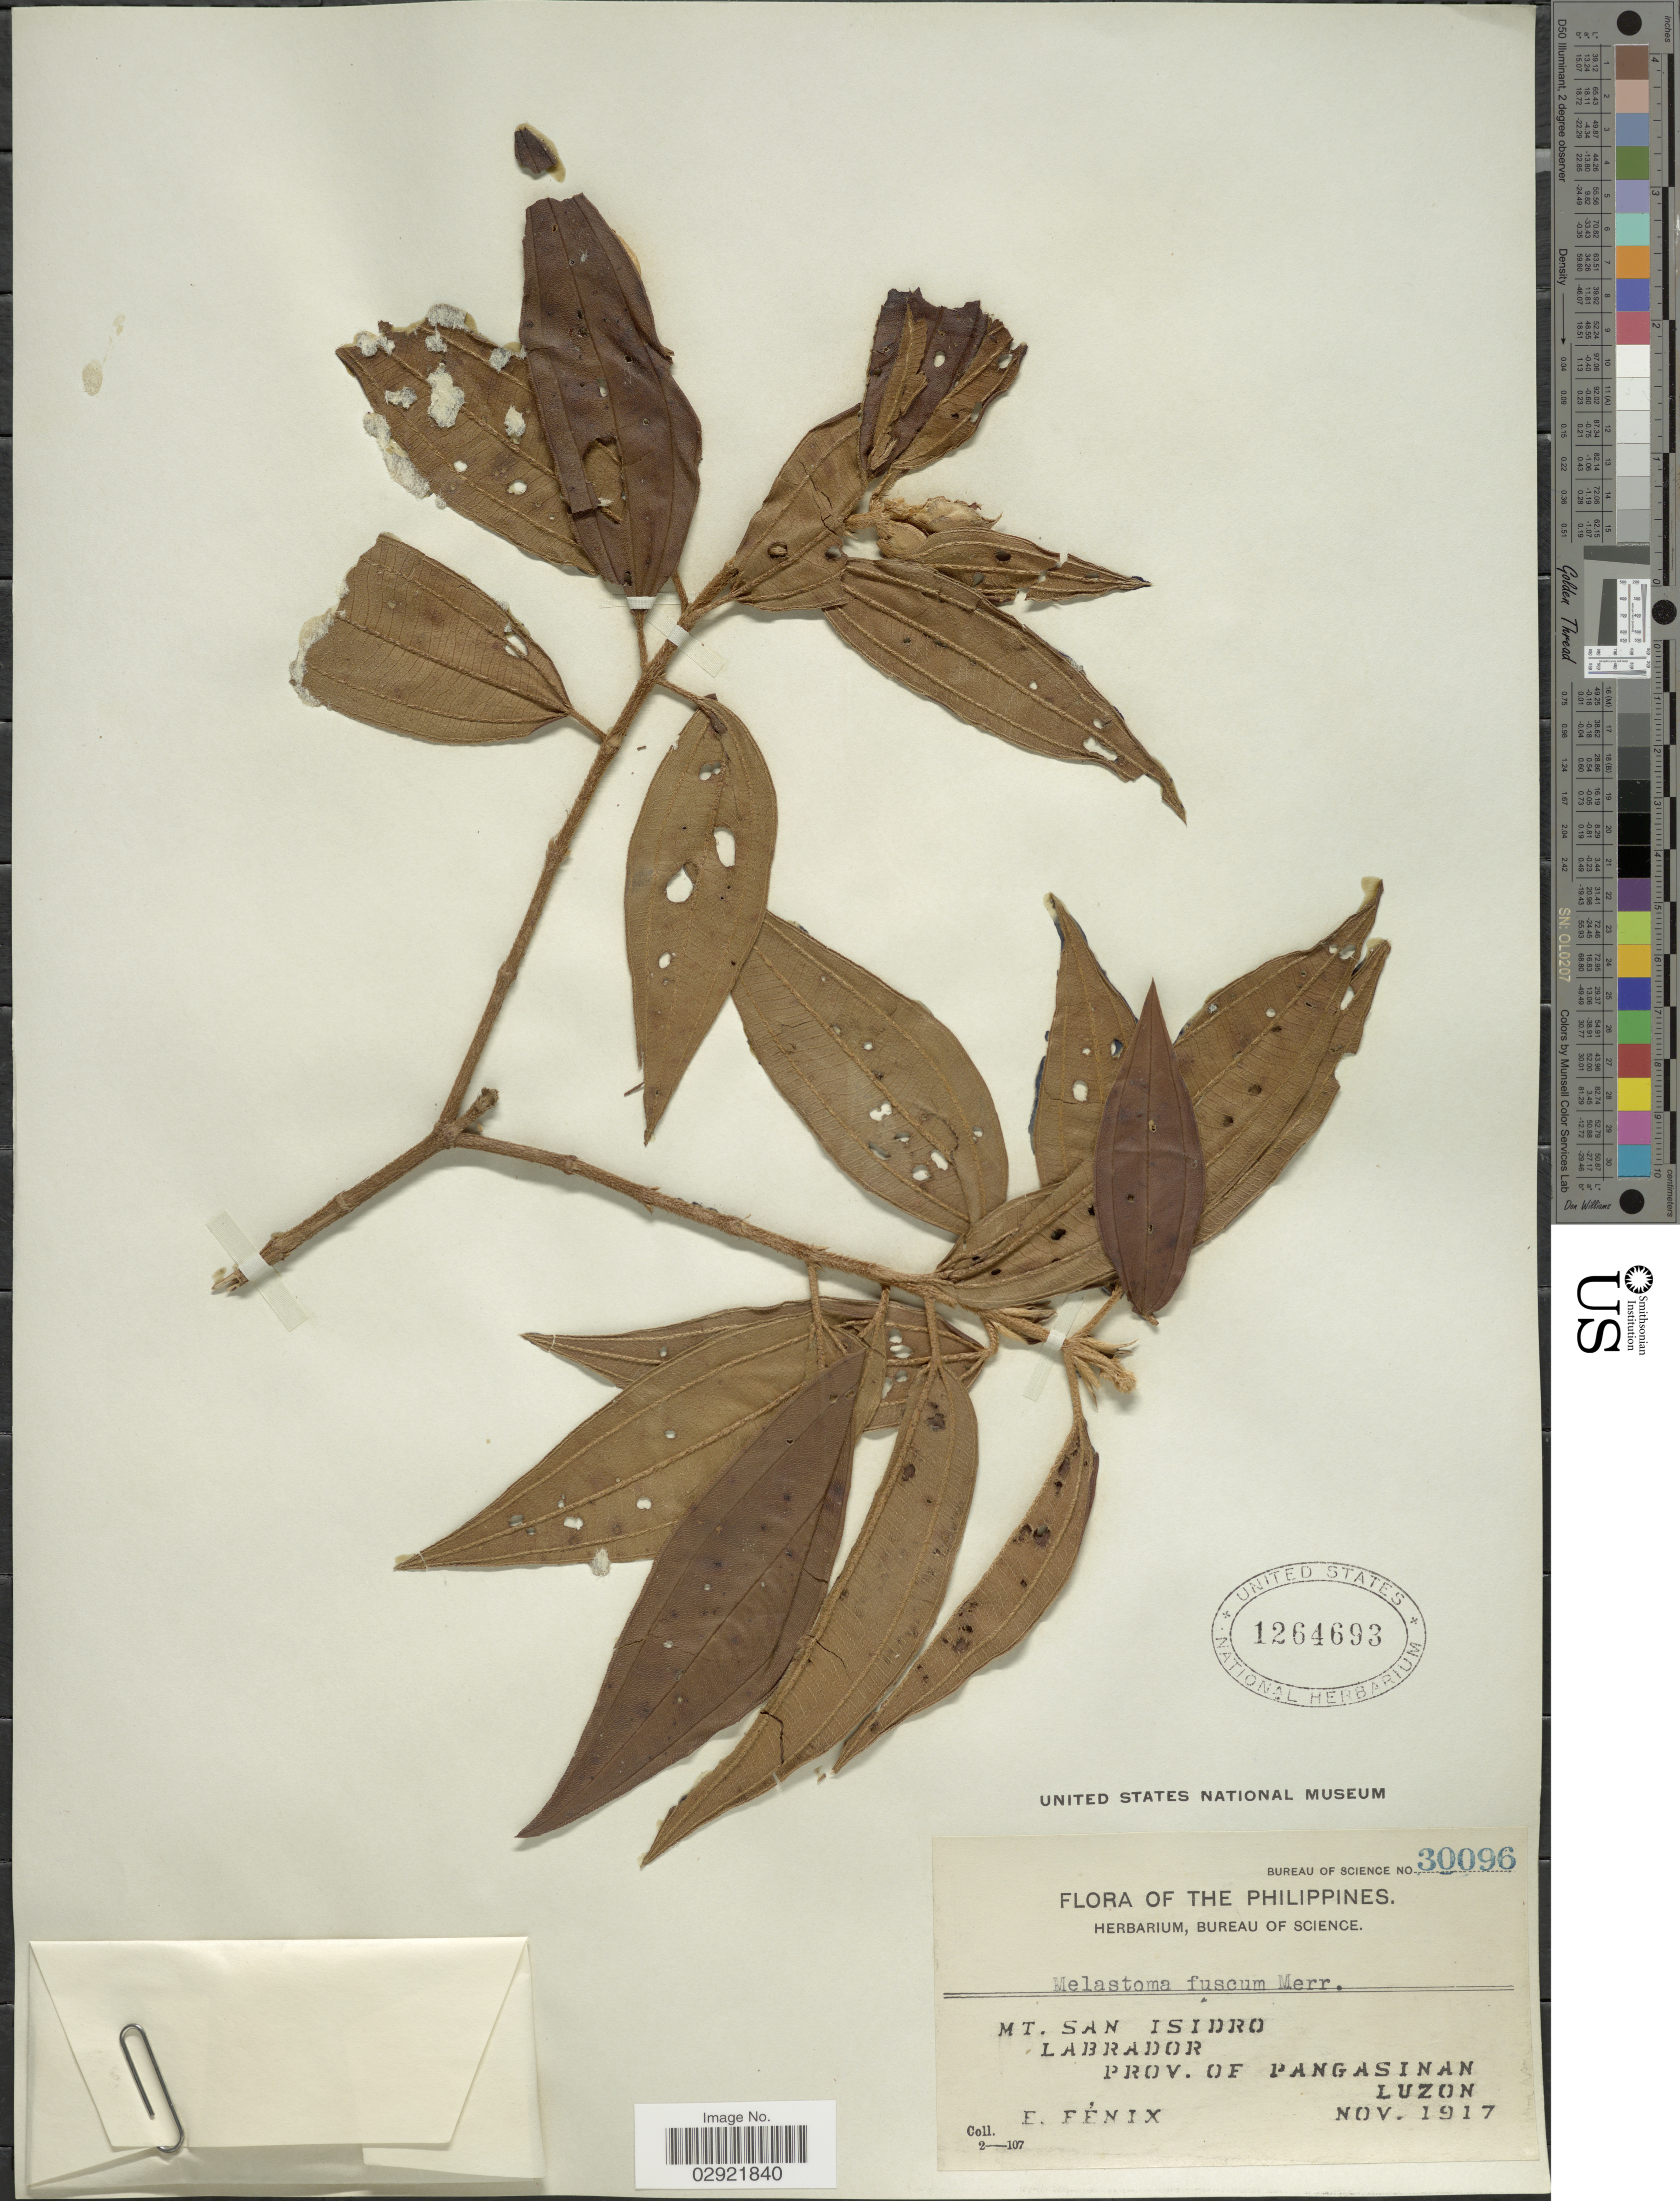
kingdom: Plantae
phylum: Tracheophyta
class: Magnoliopsida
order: Myrtales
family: Melastomataceae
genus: Melastoma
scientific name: Melastoma malabathricum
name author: L.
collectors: E. Fénix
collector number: Bureau of Science 30096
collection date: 1917-11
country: Philippines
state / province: Cordillera (Administrative Region)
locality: Mt. San Isidro. Labrador. Prov. of Pangasinan. Luzon.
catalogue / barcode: US 1264693